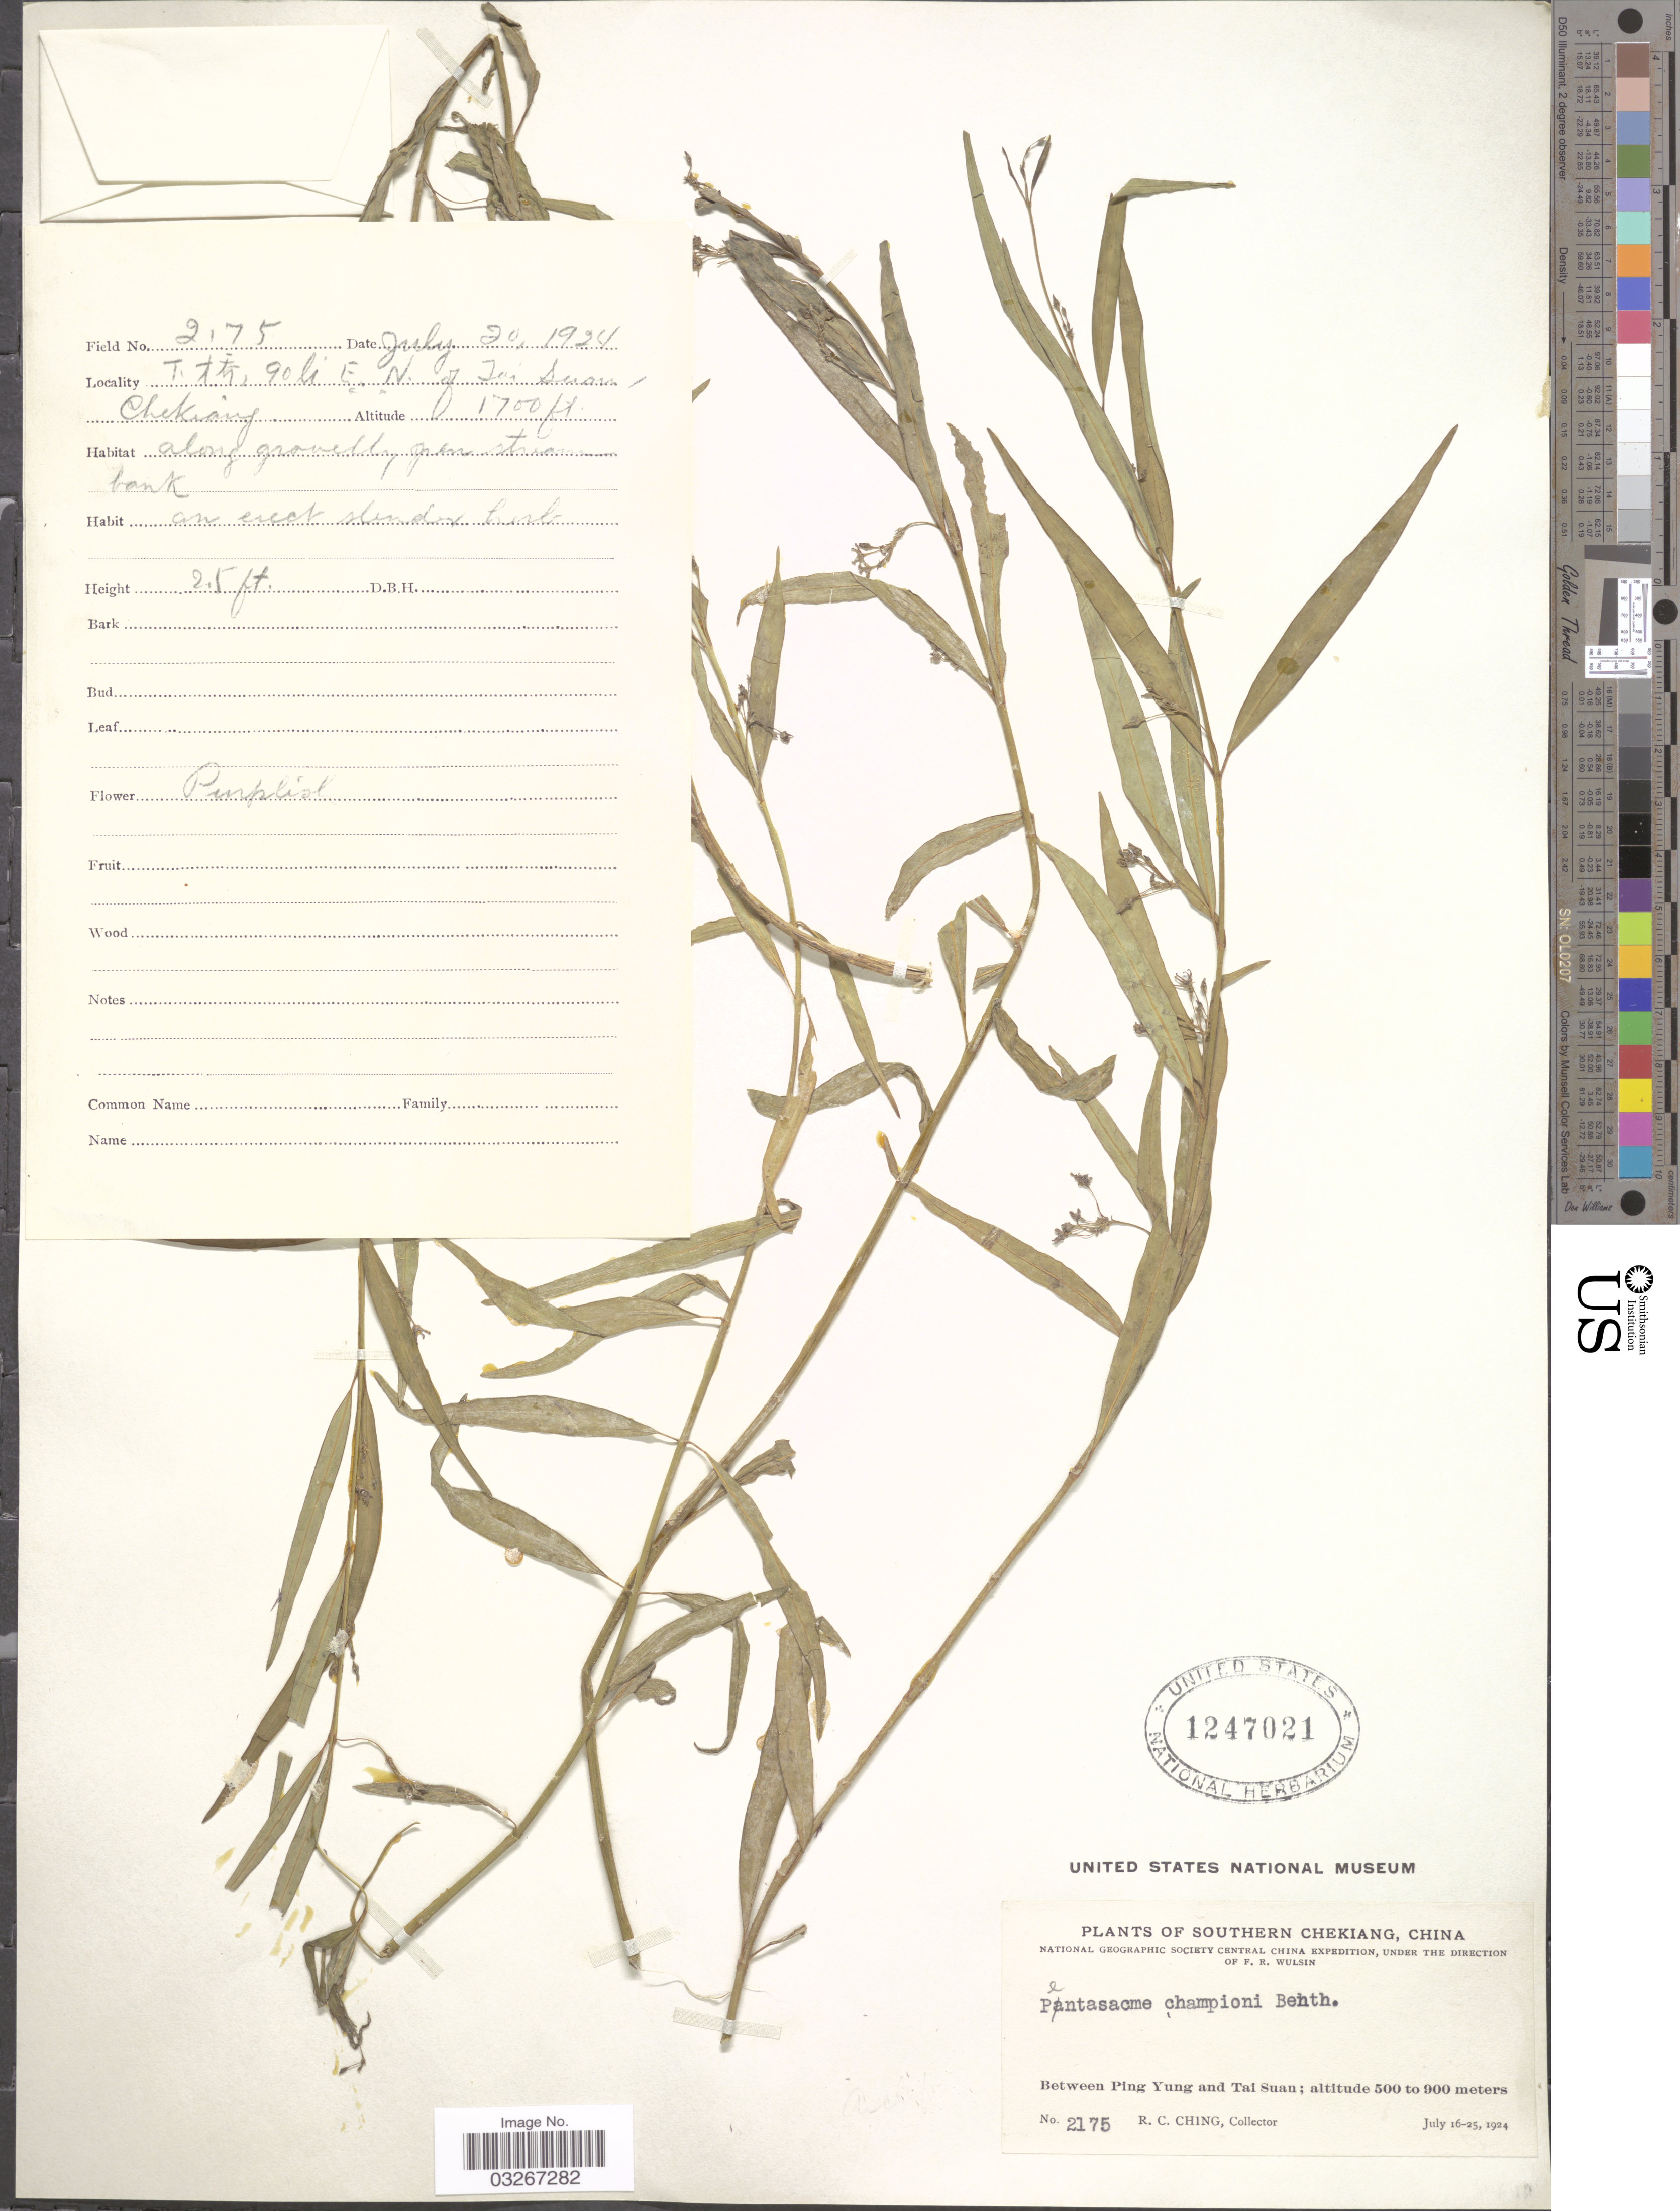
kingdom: Plantae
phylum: Tracheophyta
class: Magnoliopsida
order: Gentianales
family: Apocynaceae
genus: Pentasacme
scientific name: Pentasacme caudatum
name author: Wall. ex Wight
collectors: R. C. Ching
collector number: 2175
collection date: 1924-07-20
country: China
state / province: Zhejiang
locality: Southern Chekiang. Between Ping Yung and Tai Suan. X, 90 li E. N. of Tai Suan, Chekiang.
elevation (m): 518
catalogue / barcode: US 1247021